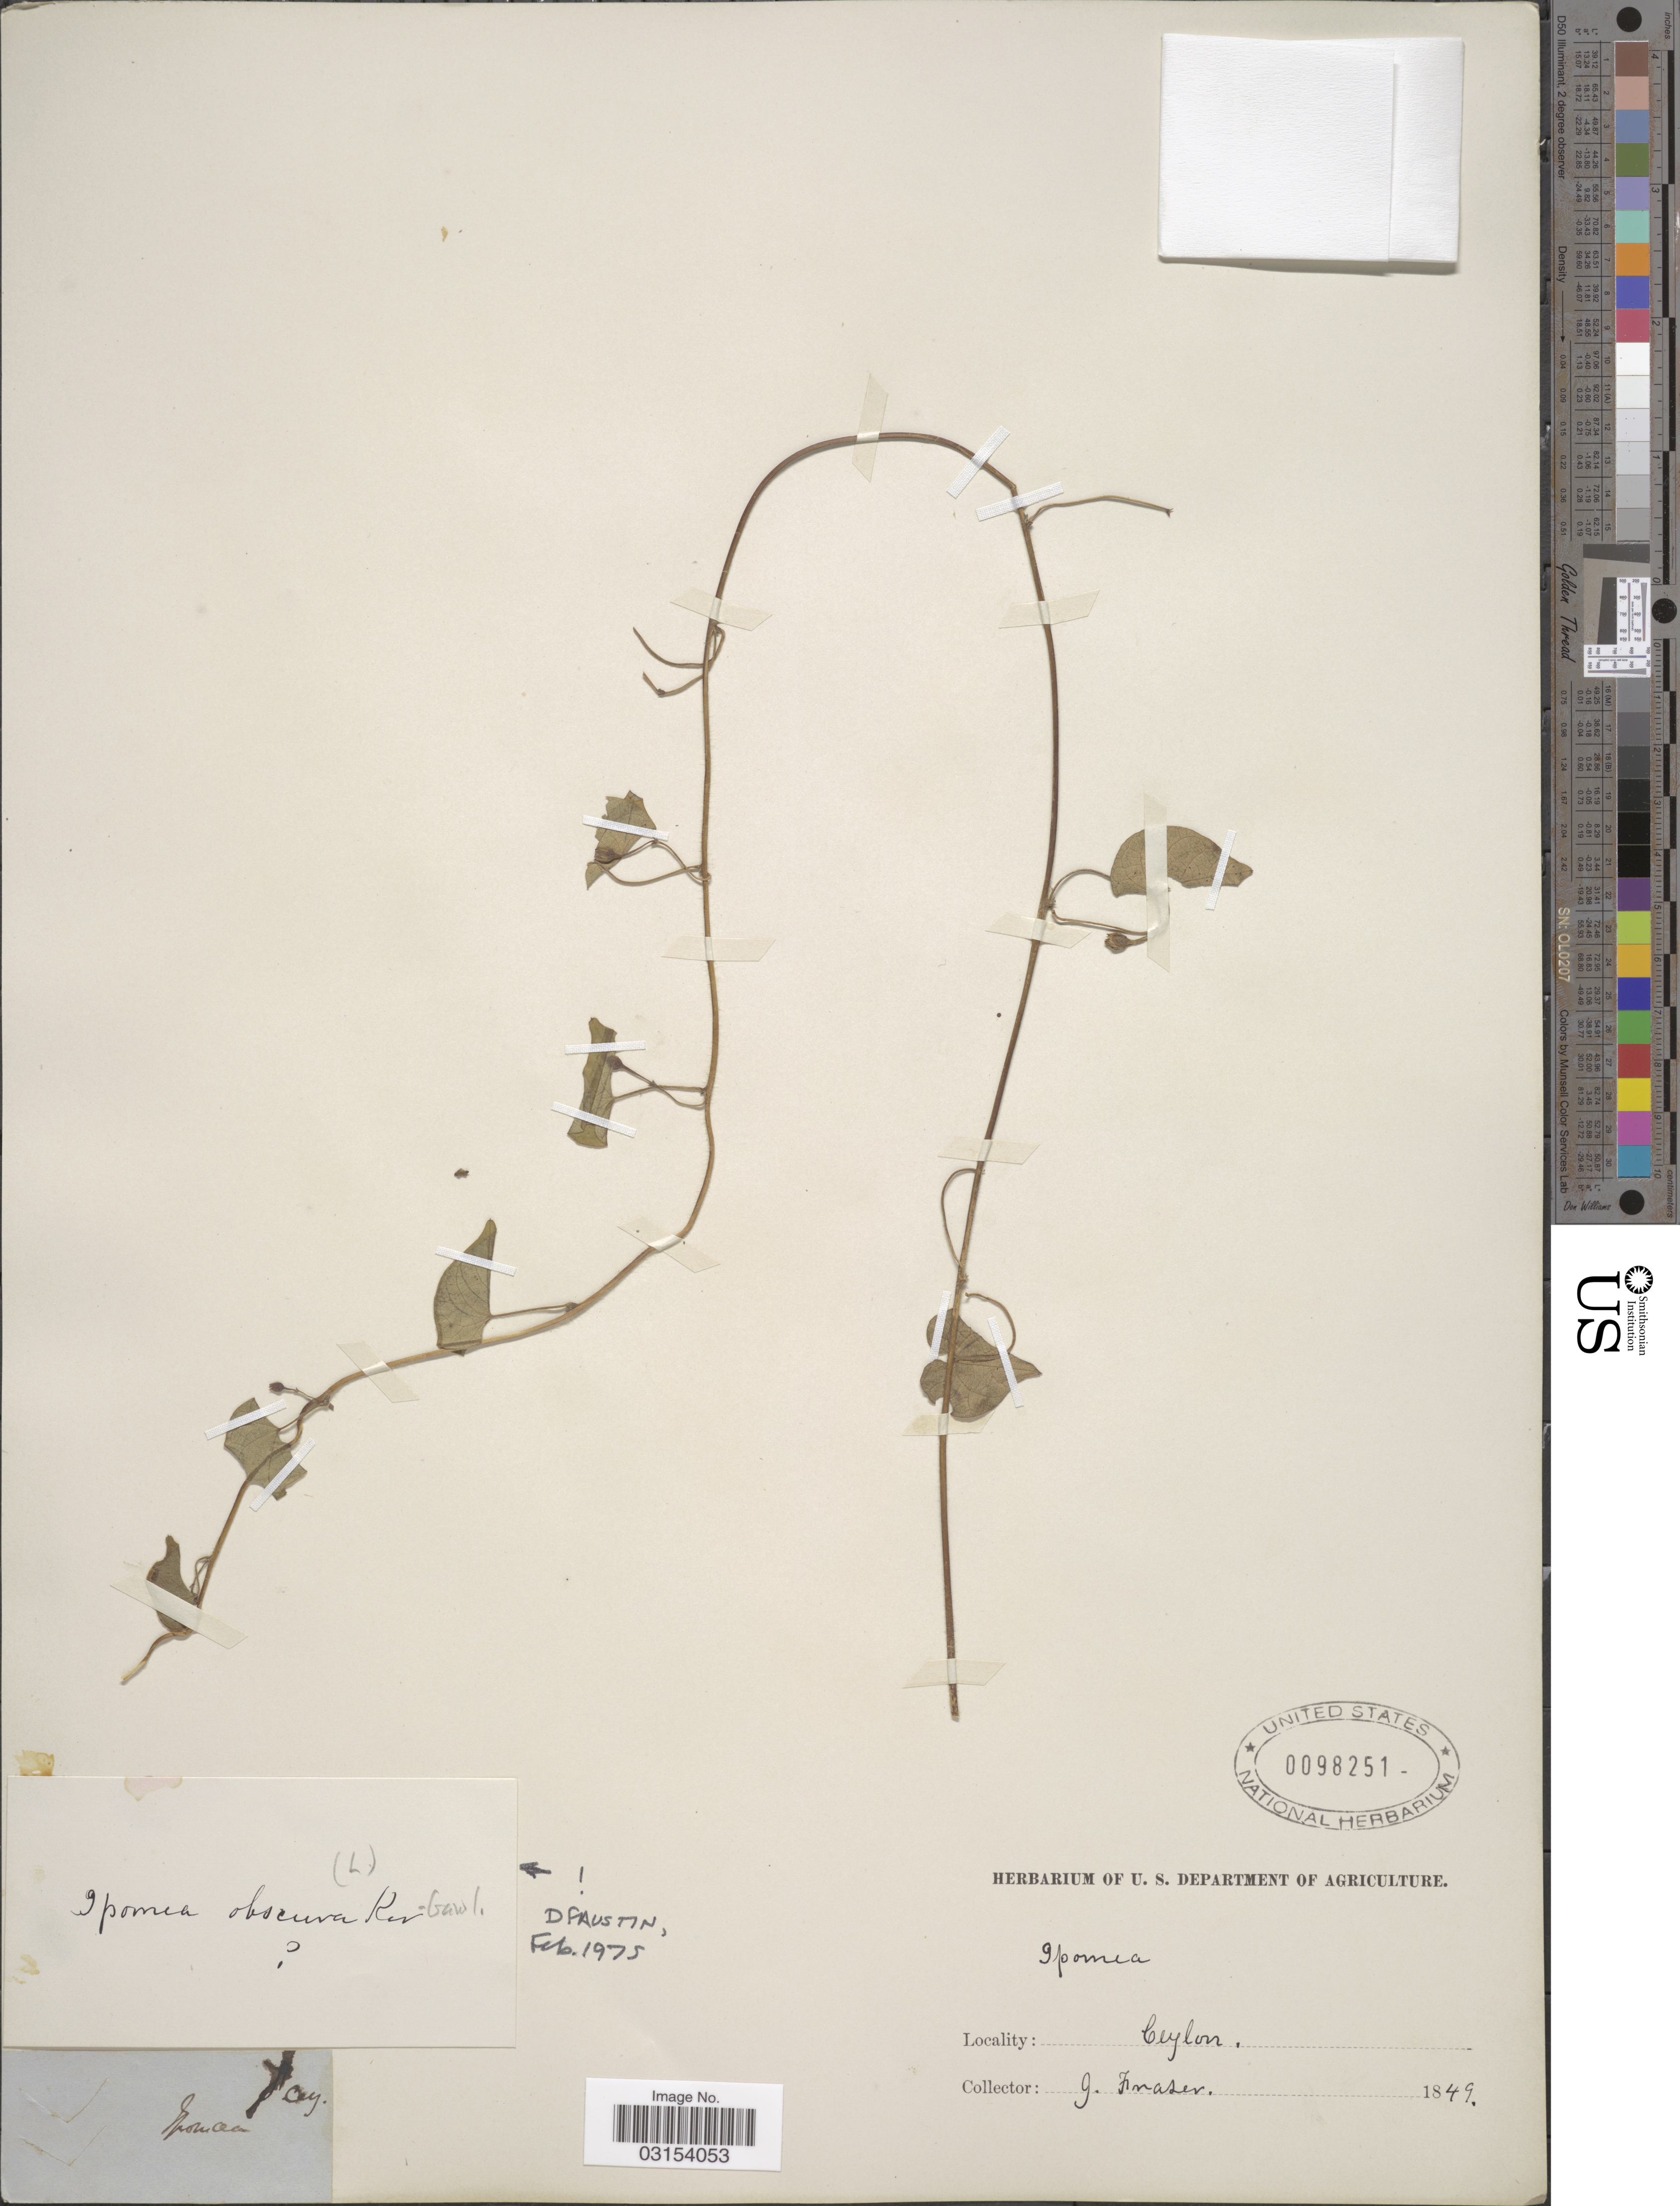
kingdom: Plantae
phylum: Tracheophyta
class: Magnoliopsida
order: Solanales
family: Convolvulaceae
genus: Ipomoea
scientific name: Ipomoea obscura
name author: (L.) Ker Gawl.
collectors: J. Fraser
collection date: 1849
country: Sri Lanka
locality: Ceylon.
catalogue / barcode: US 98251